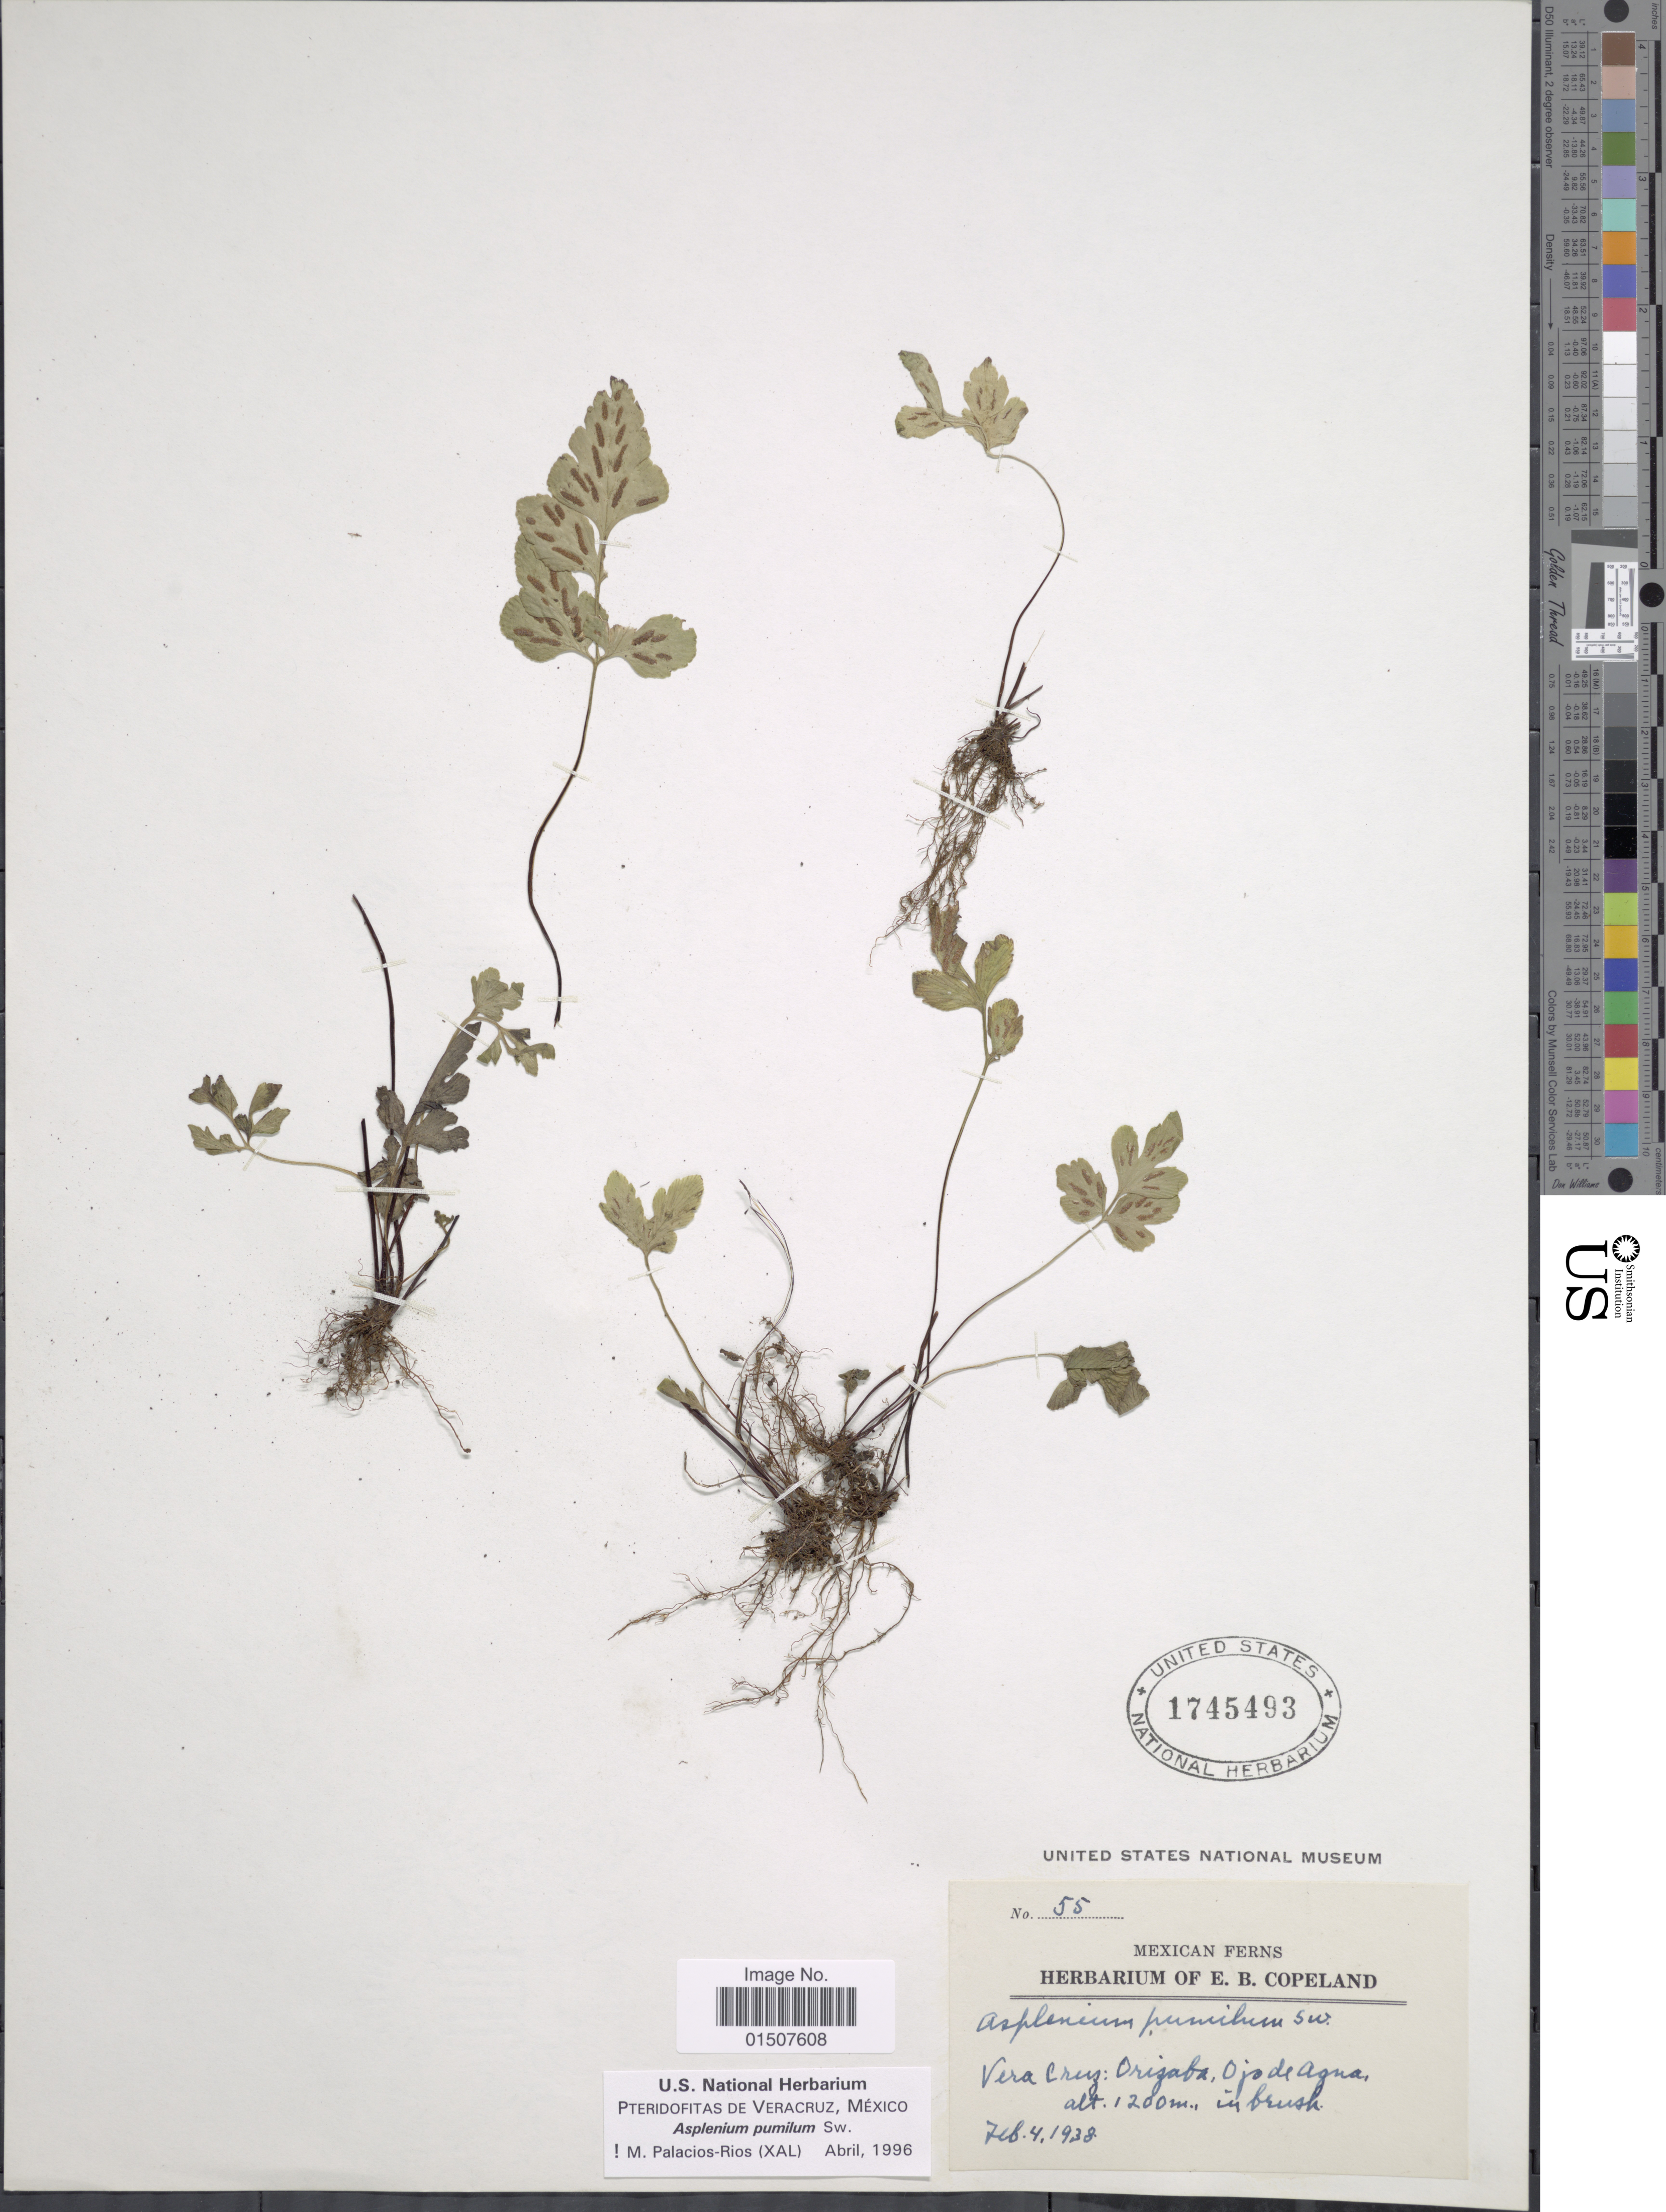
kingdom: Plantae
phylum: Tracheophyta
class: Polypodiopsida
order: Polypodiales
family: Aspleniaceae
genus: Asplenium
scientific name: Asplenium pumilum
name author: Sw.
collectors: ex herb. E. B. Copeland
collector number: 55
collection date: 1938-02-04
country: Mexico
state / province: Veracruz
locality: Vera Cruz: Orizaba, Ojo de Agua.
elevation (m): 1200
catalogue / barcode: US 1745493